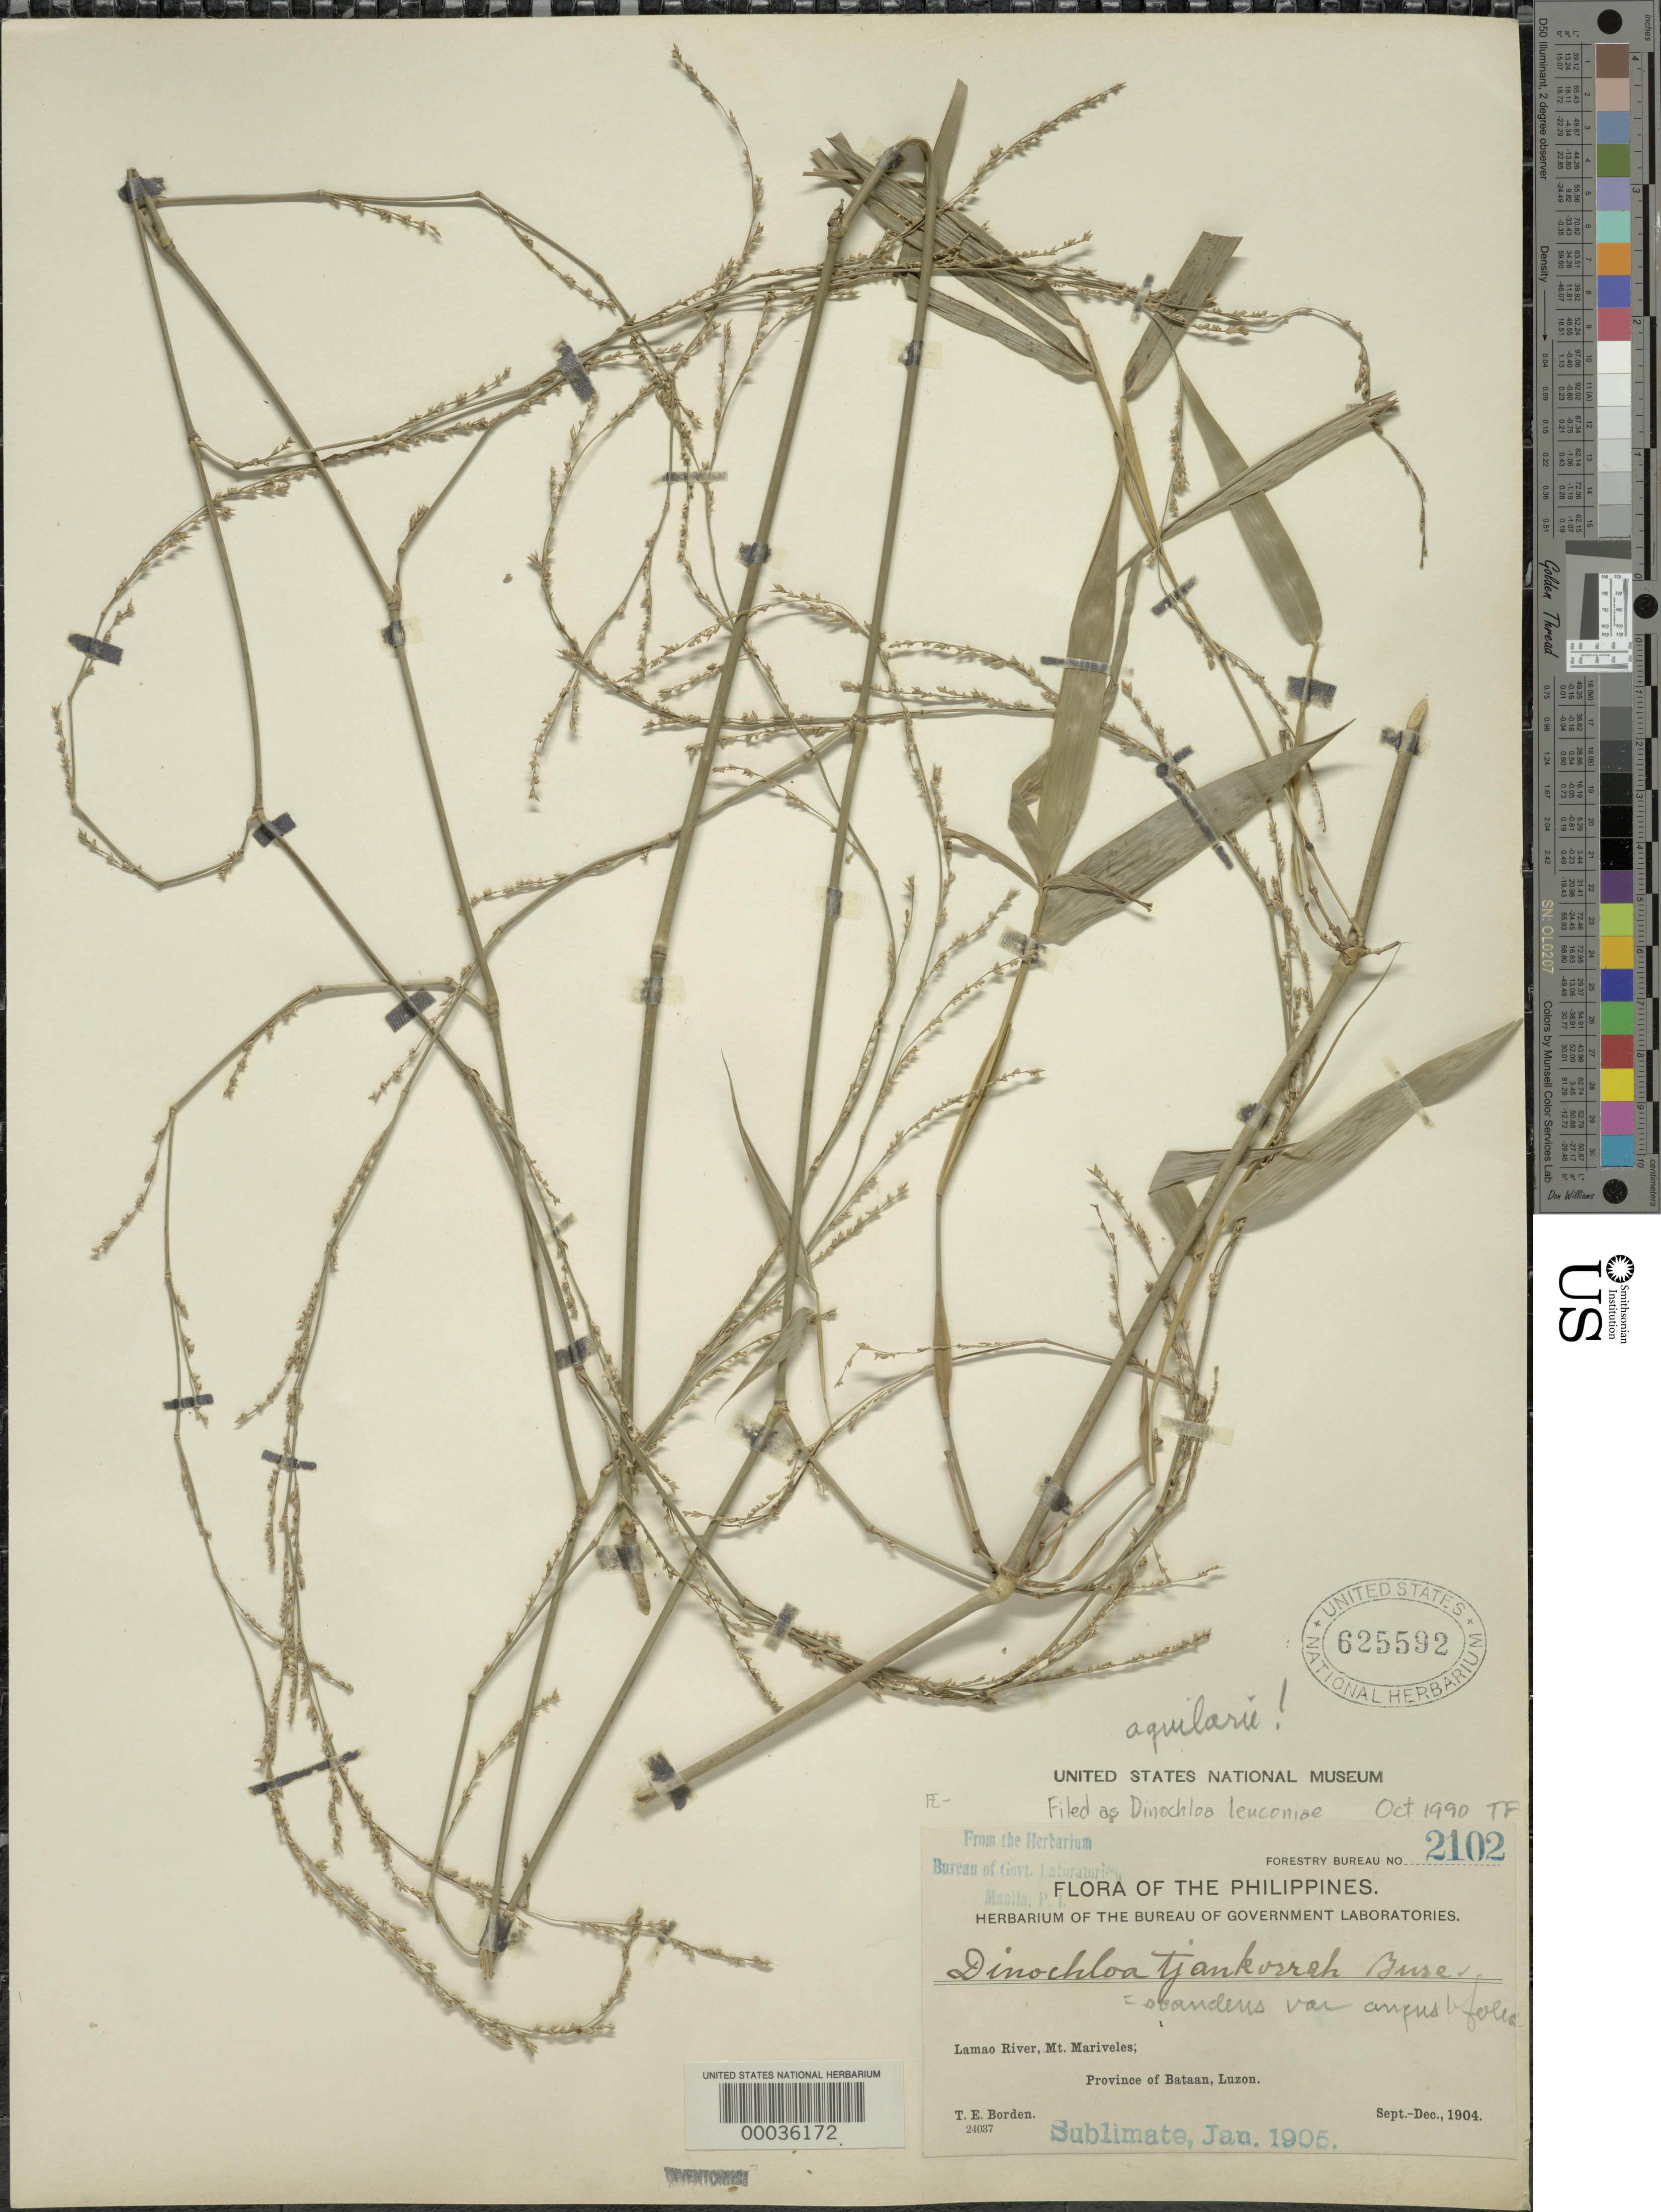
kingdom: Plantae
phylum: Tracheophyta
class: Liliopsida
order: Poales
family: Poaceae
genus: Dinochloa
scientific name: Dinochloa luconiae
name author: (Munro) Merr.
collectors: T. E. Borden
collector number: Pfb 2102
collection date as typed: Sep 1904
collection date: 1904-09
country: Philippines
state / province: Central Luzon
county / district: Bataan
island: Luzon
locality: Lamao River, Mt. Mariveles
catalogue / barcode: US 625592